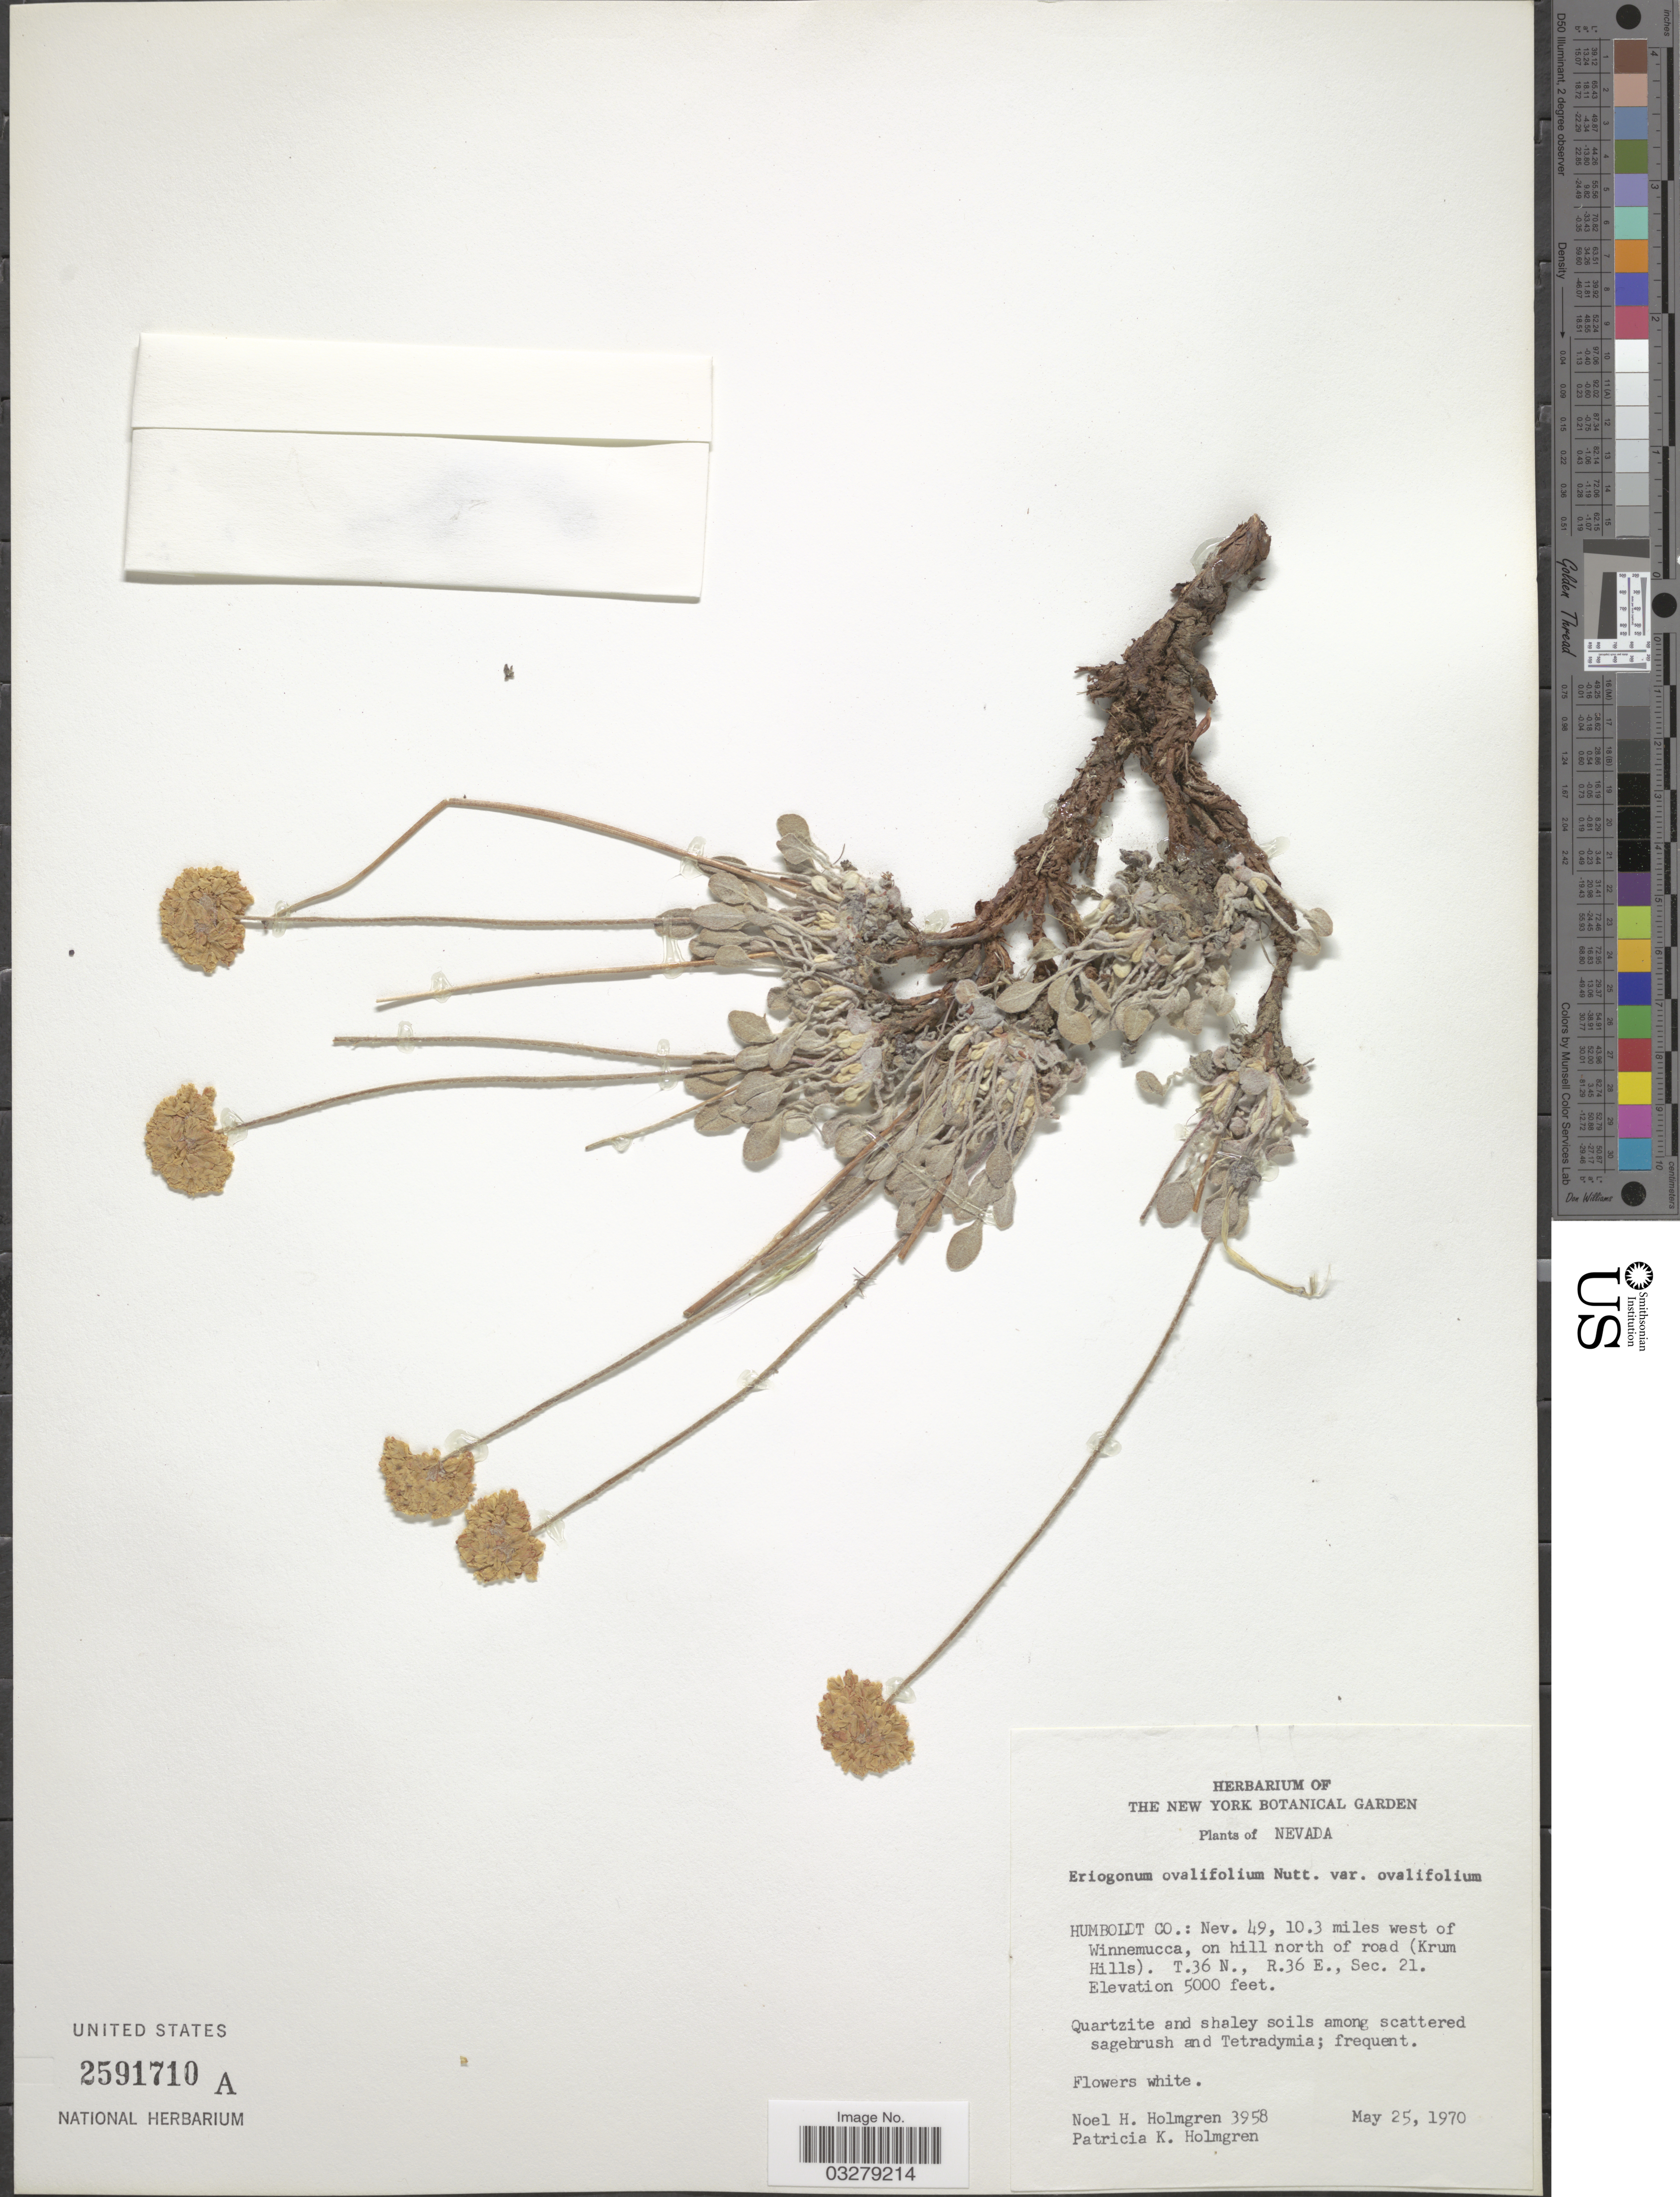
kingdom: Plantae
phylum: Tracheophyta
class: Magnoliopsida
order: Caryophyllales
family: Polygonaceae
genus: Eriogonum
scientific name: Eriogonum ovalifolium var. ovalifolium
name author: Nutt.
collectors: N. H. Holmgren & P. K. Holmgren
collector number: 3958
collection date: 1970-05-25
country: United States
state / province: Nevada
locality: Humboldt Co.: Nev. 49, 10.3 miles west of Winnemucca, on hill north of road (Krum Hills). T. 36 N., R.36 E., Sec. 21.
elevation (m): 1524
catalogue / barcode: US 2591710A